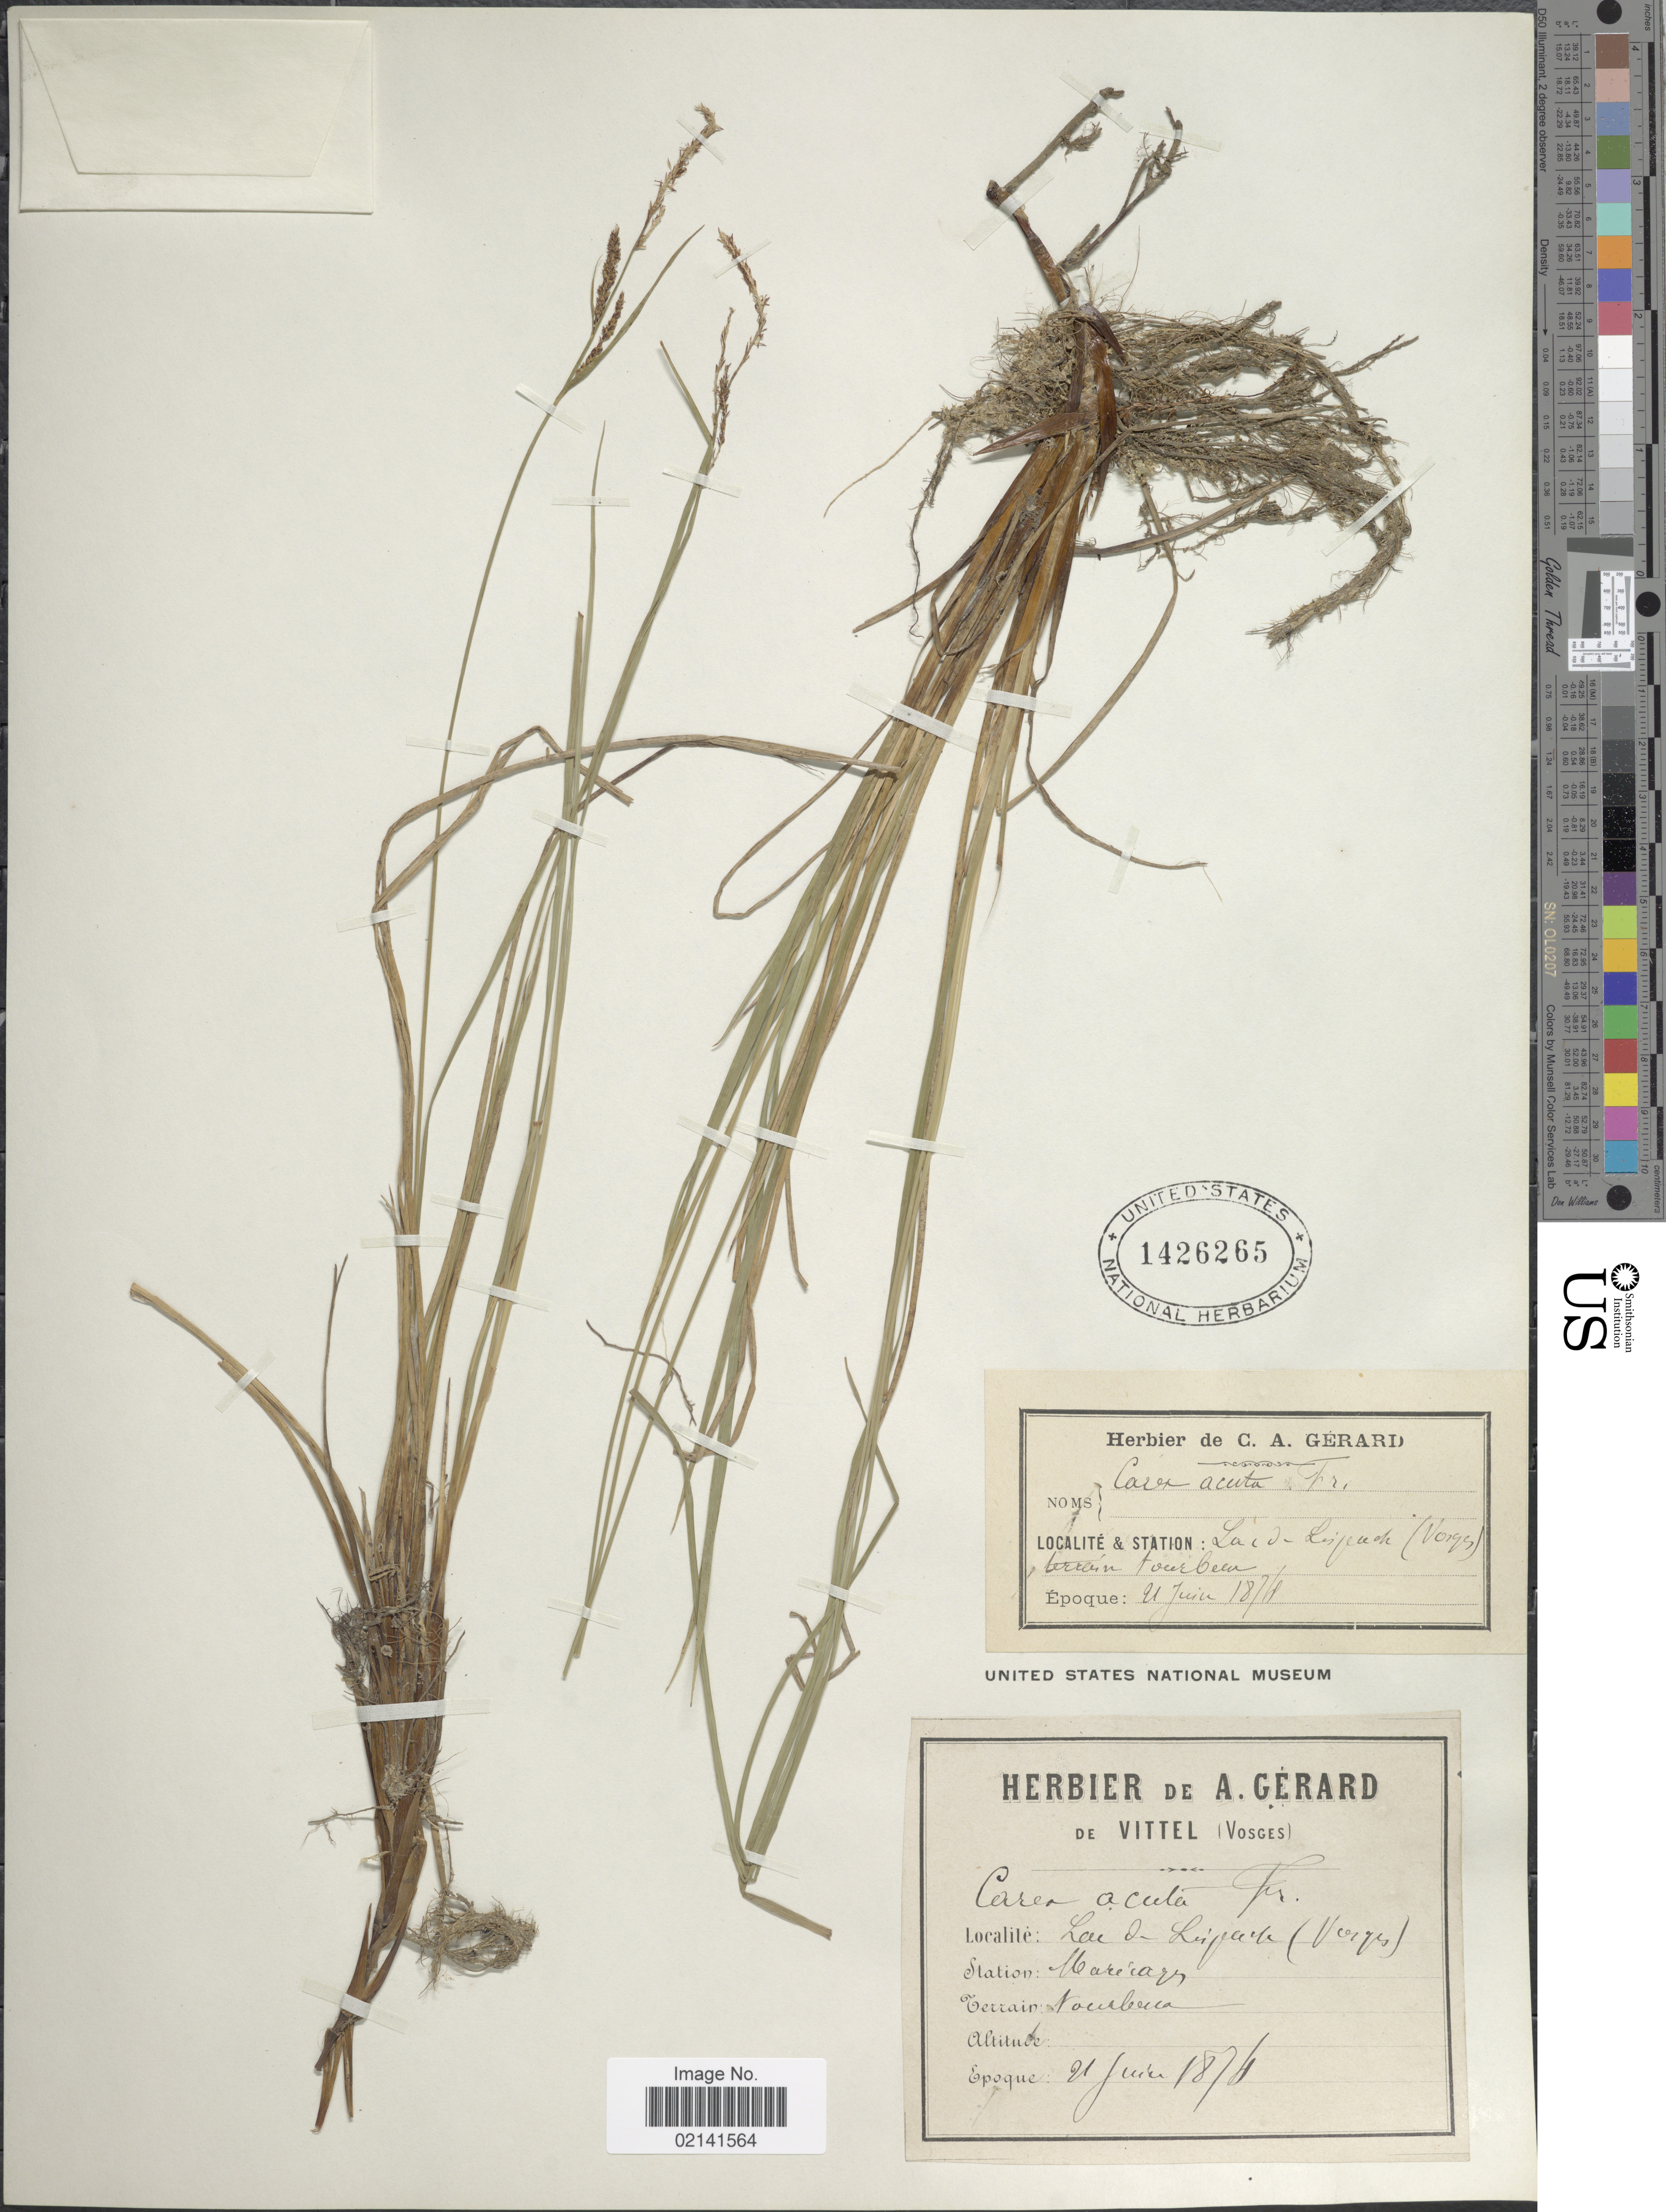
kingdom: Plantae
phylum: Tracheophyta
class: Liliopsida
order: Poales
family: Cyperaceae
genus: Carex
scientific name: Carex acuta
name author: L.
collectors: ex herb. de A. Gerard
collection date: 1878-06-21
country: France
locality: Lae d [illegible text] L [illegible text] (Vosges), Station Maria [illegible text].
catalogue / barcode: US 1426265